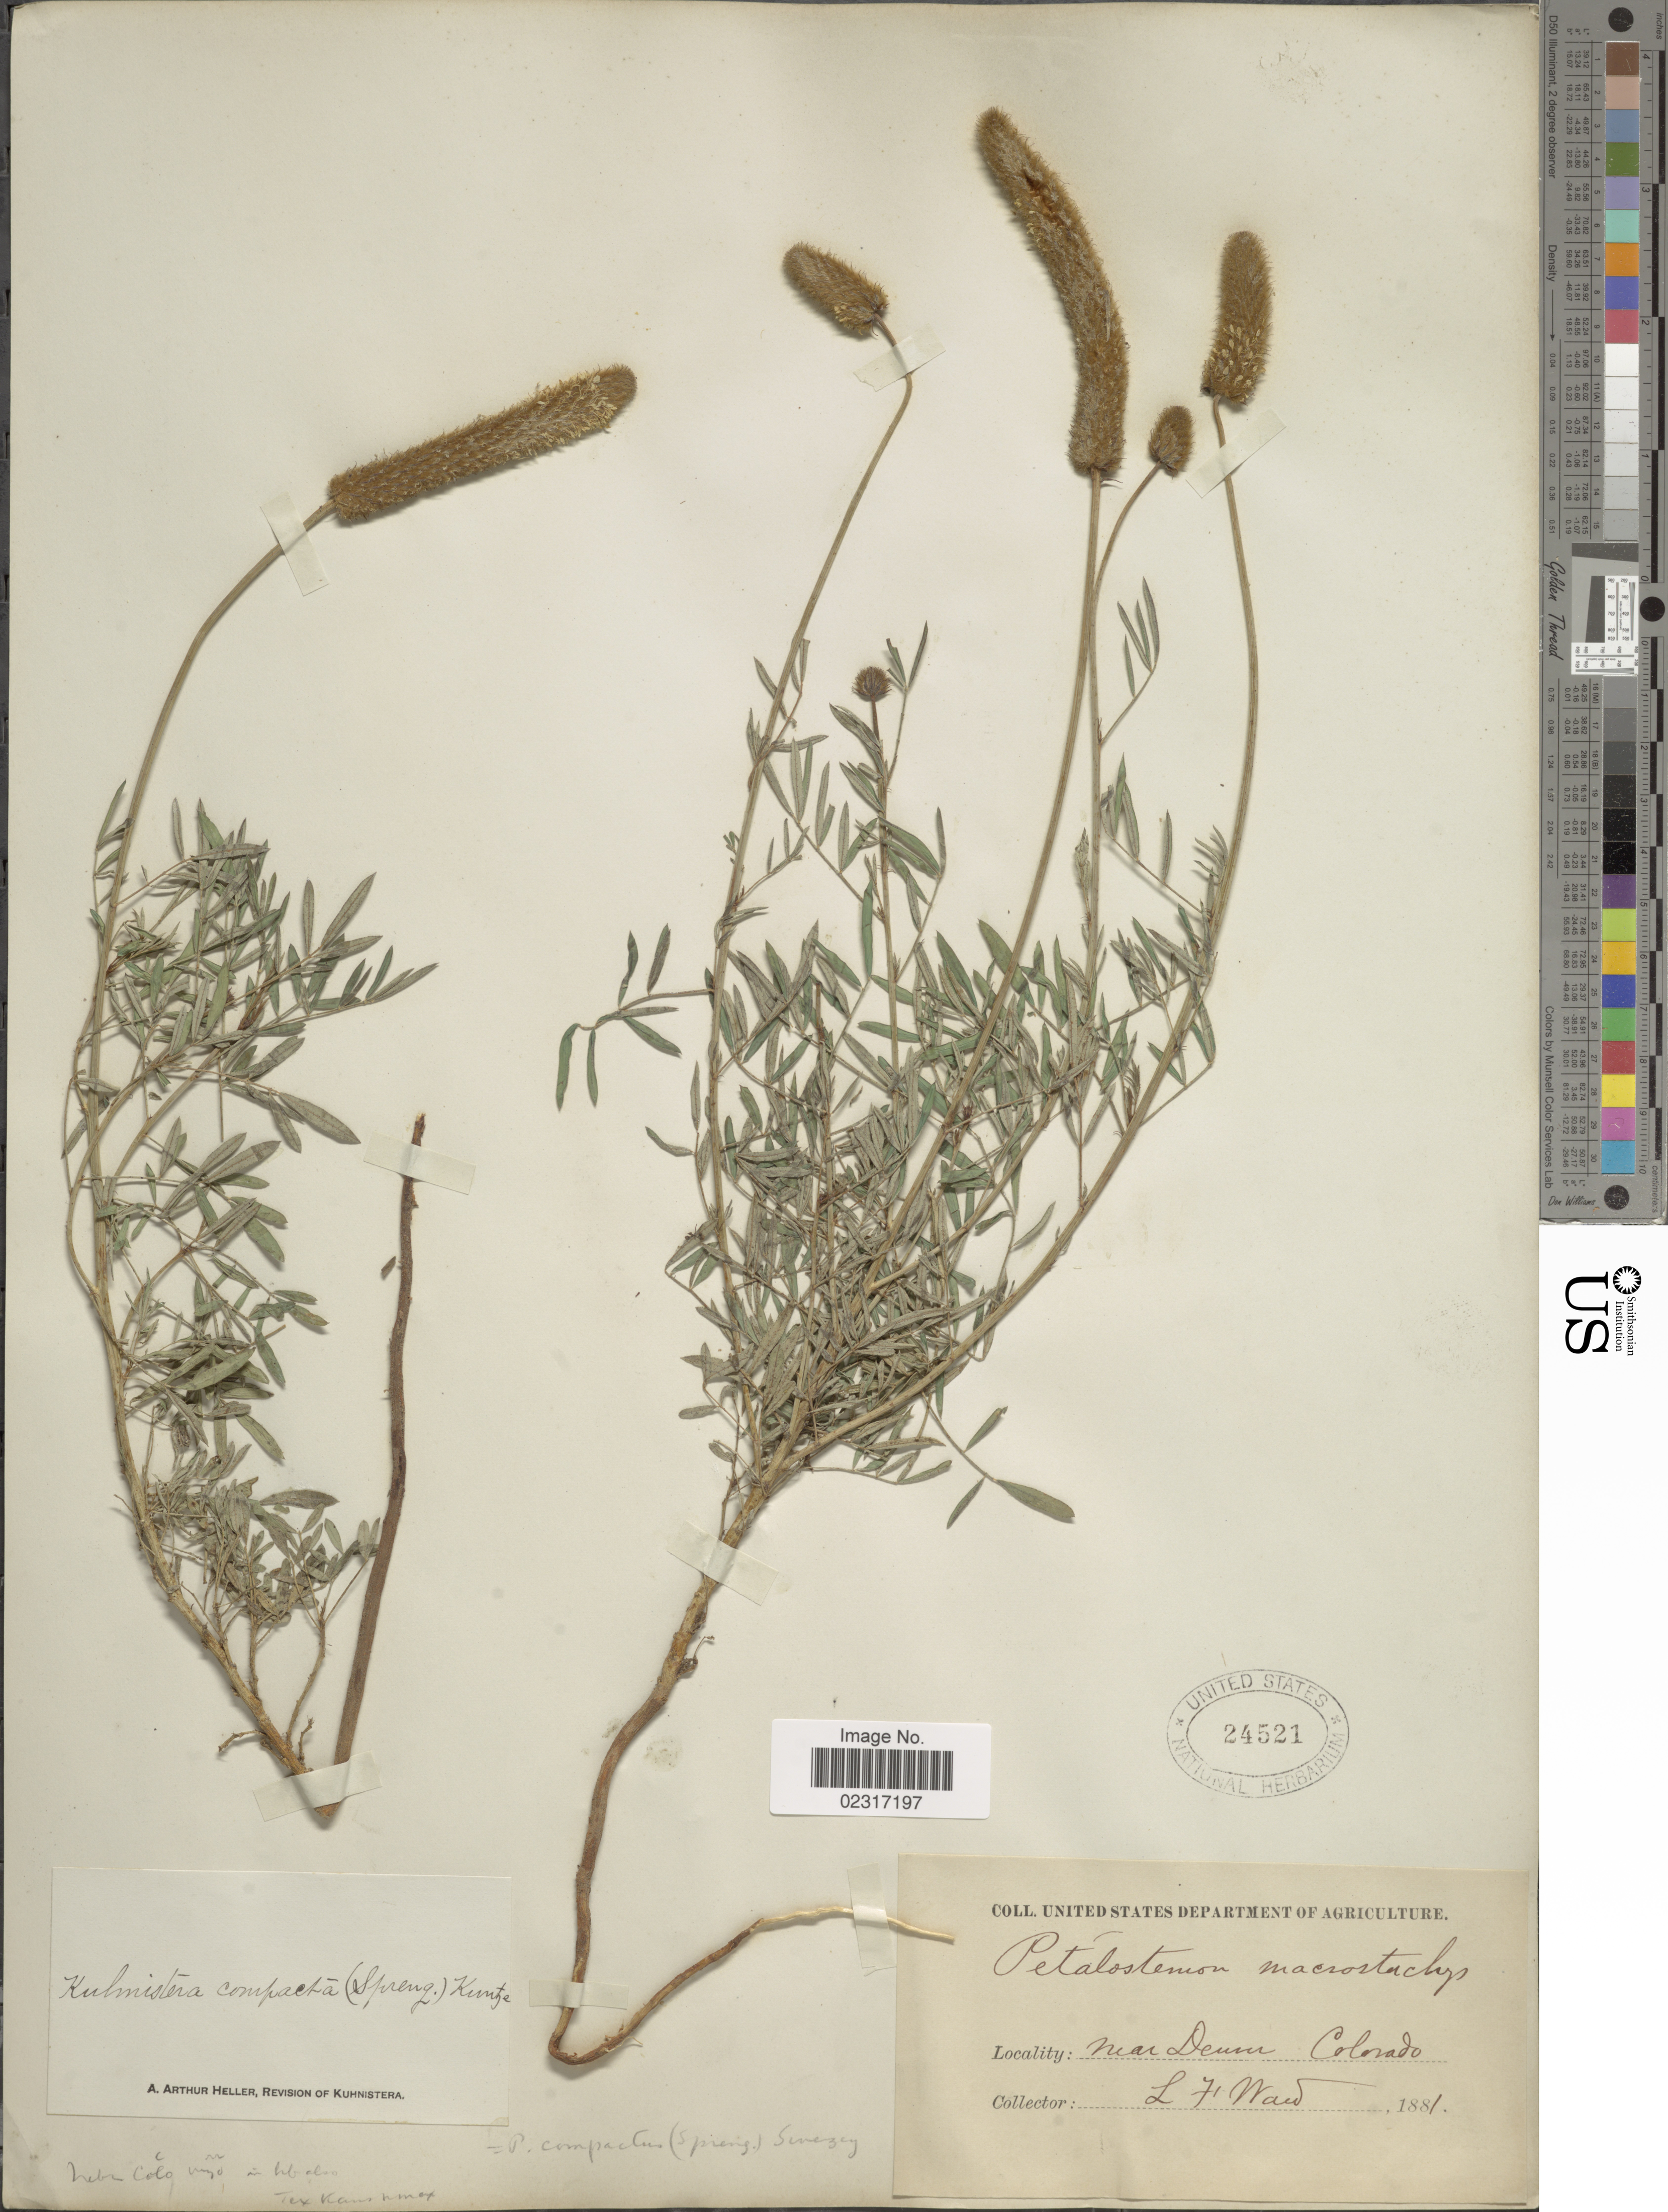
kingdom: Plantae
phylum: Tracheophyta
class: Magnoliopsida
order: Fabales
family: Fabaceae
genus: Dalea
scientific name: Dalea compacta var. pubescens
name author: (A. Gray) Barneby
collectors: L. Ward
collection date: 1881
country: United States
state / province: Colorado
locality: Near Denver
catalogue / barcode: US 24521